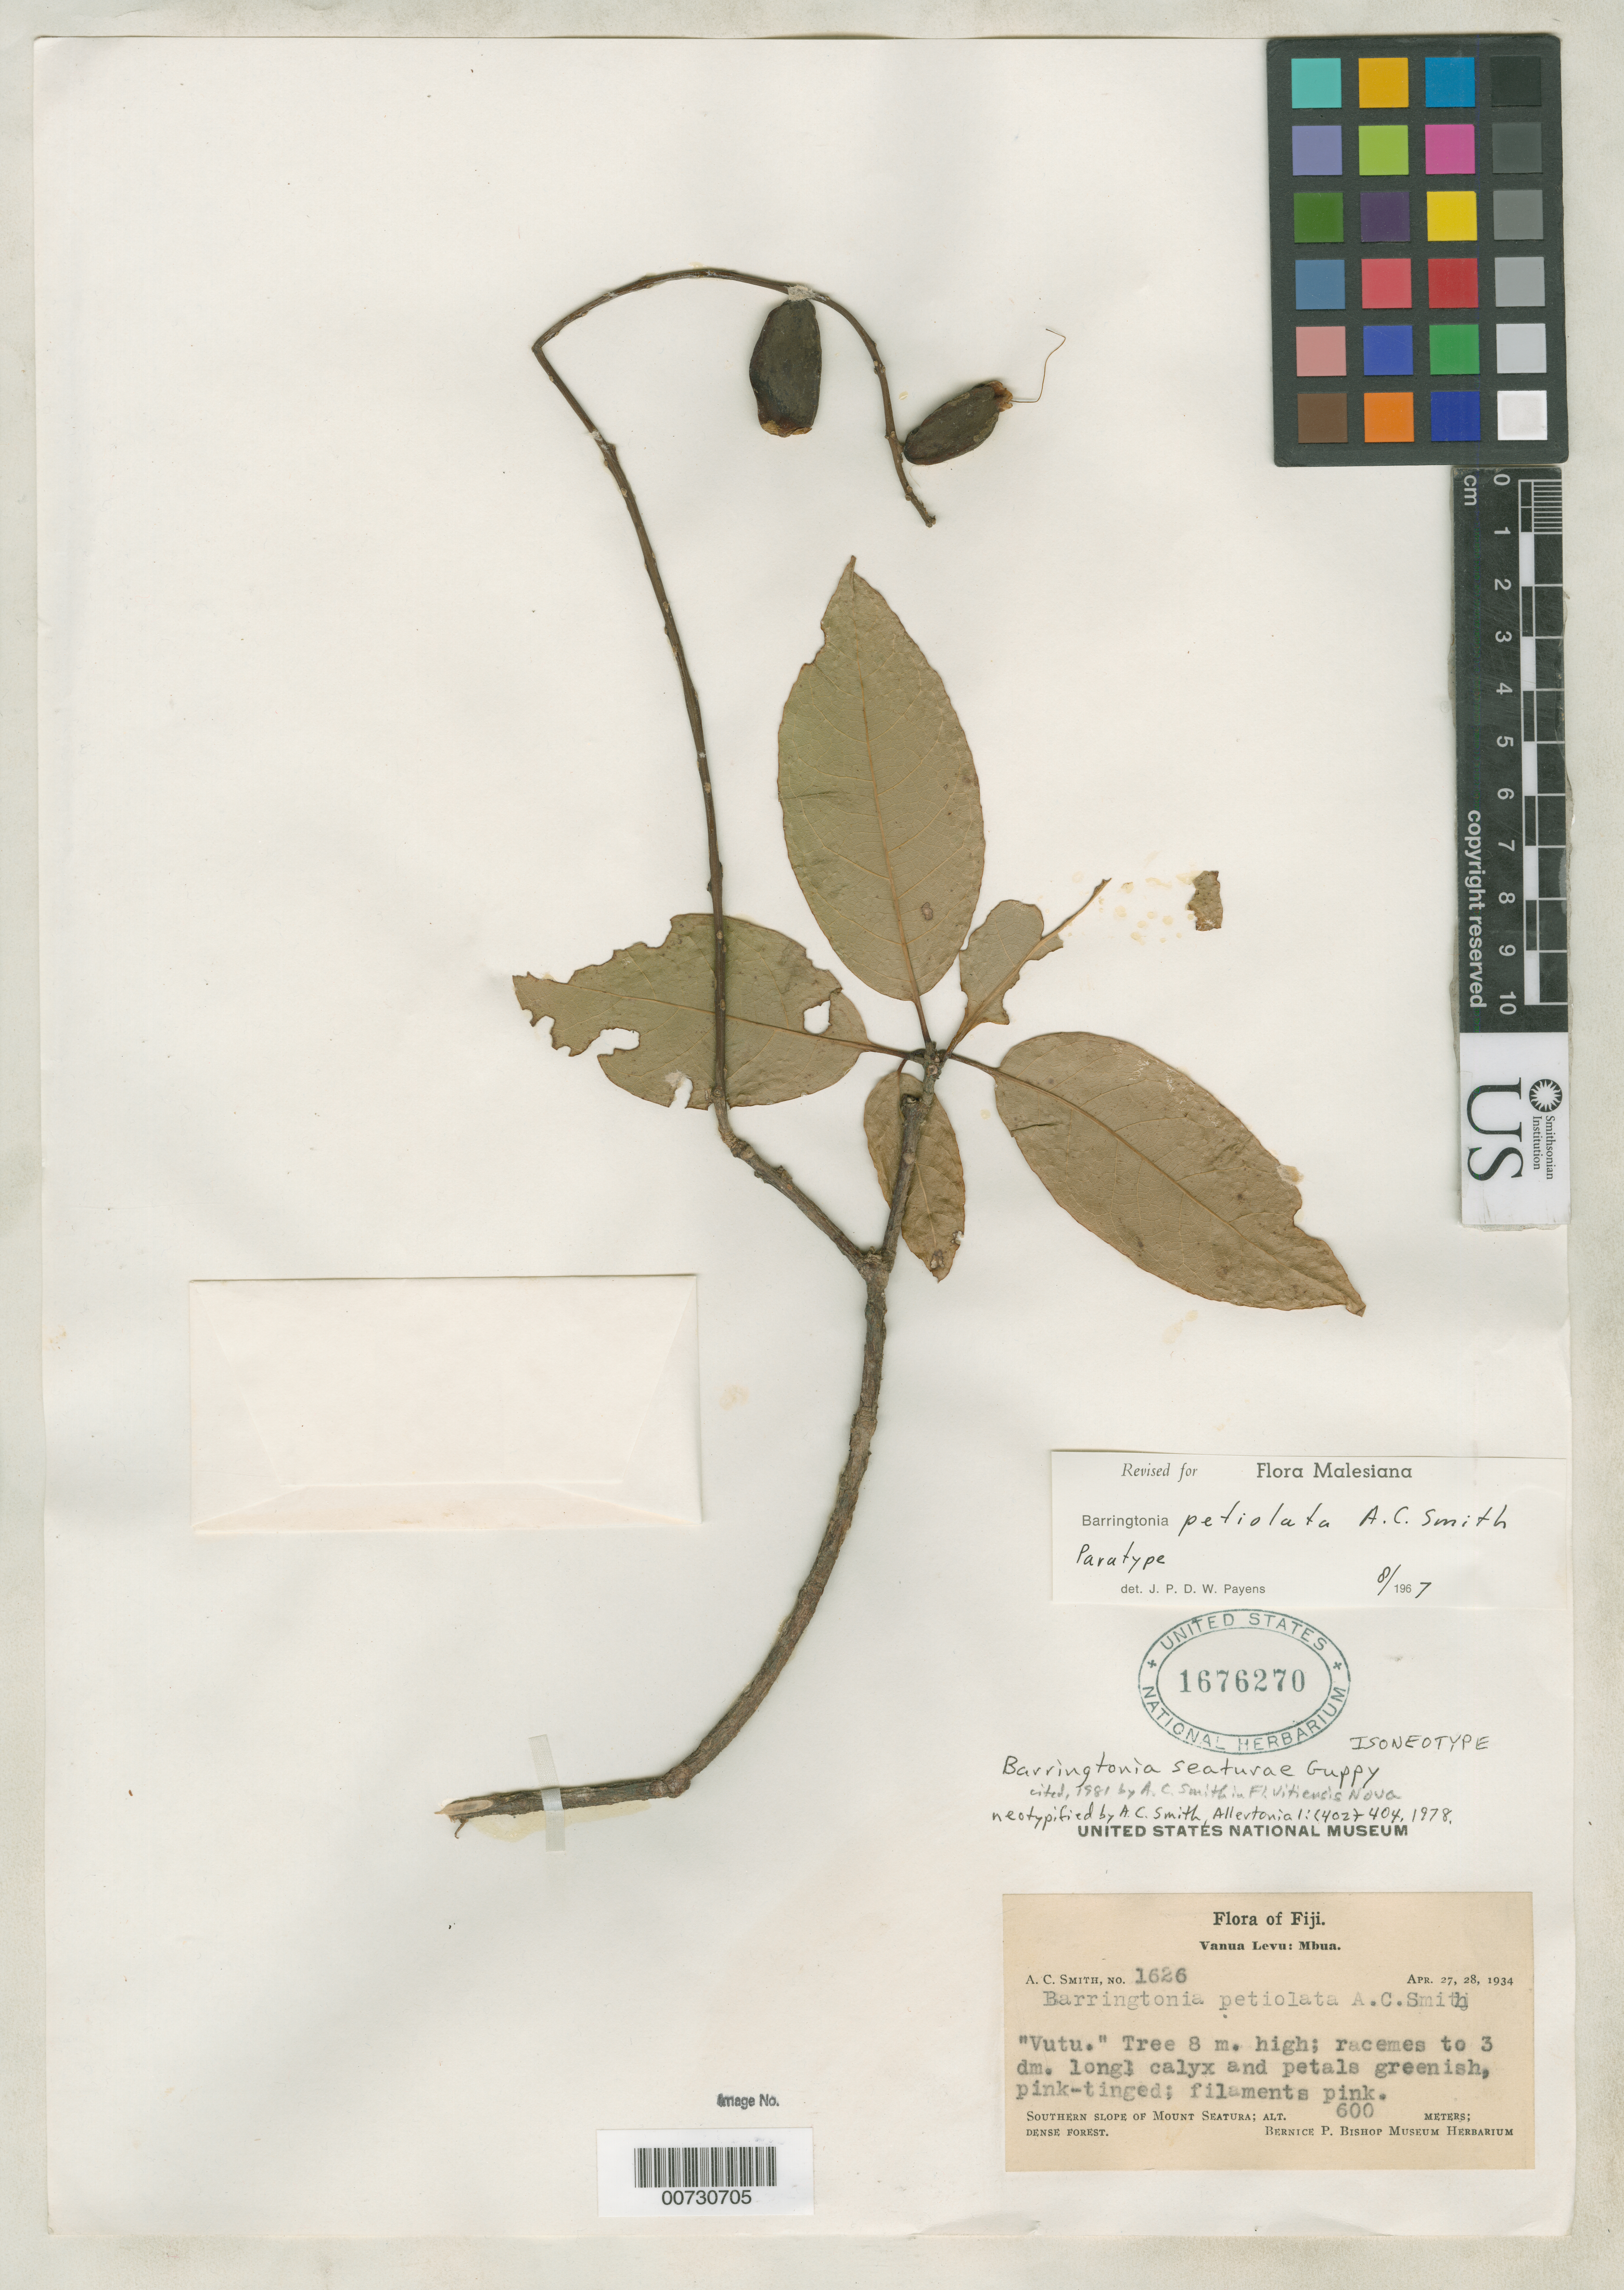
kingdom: Plantae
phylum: Tracheophyta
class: Magnoliopsida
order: Ericales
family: Lecythidaceae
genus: Barringtonia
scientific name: Barringtonia seaturae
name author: Guppy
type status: Isoneotype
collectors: A. C. Smith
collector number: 1626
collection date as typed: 27 Apr 1934 to 28 Apr 1934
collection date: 1934-04-27/1934-04-28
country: Fiji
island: Vanua Levu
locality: S slope of Mt. Seatura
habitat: Dense forest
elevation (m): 600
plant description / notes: Common name: Vutu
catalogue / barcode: US 1676270